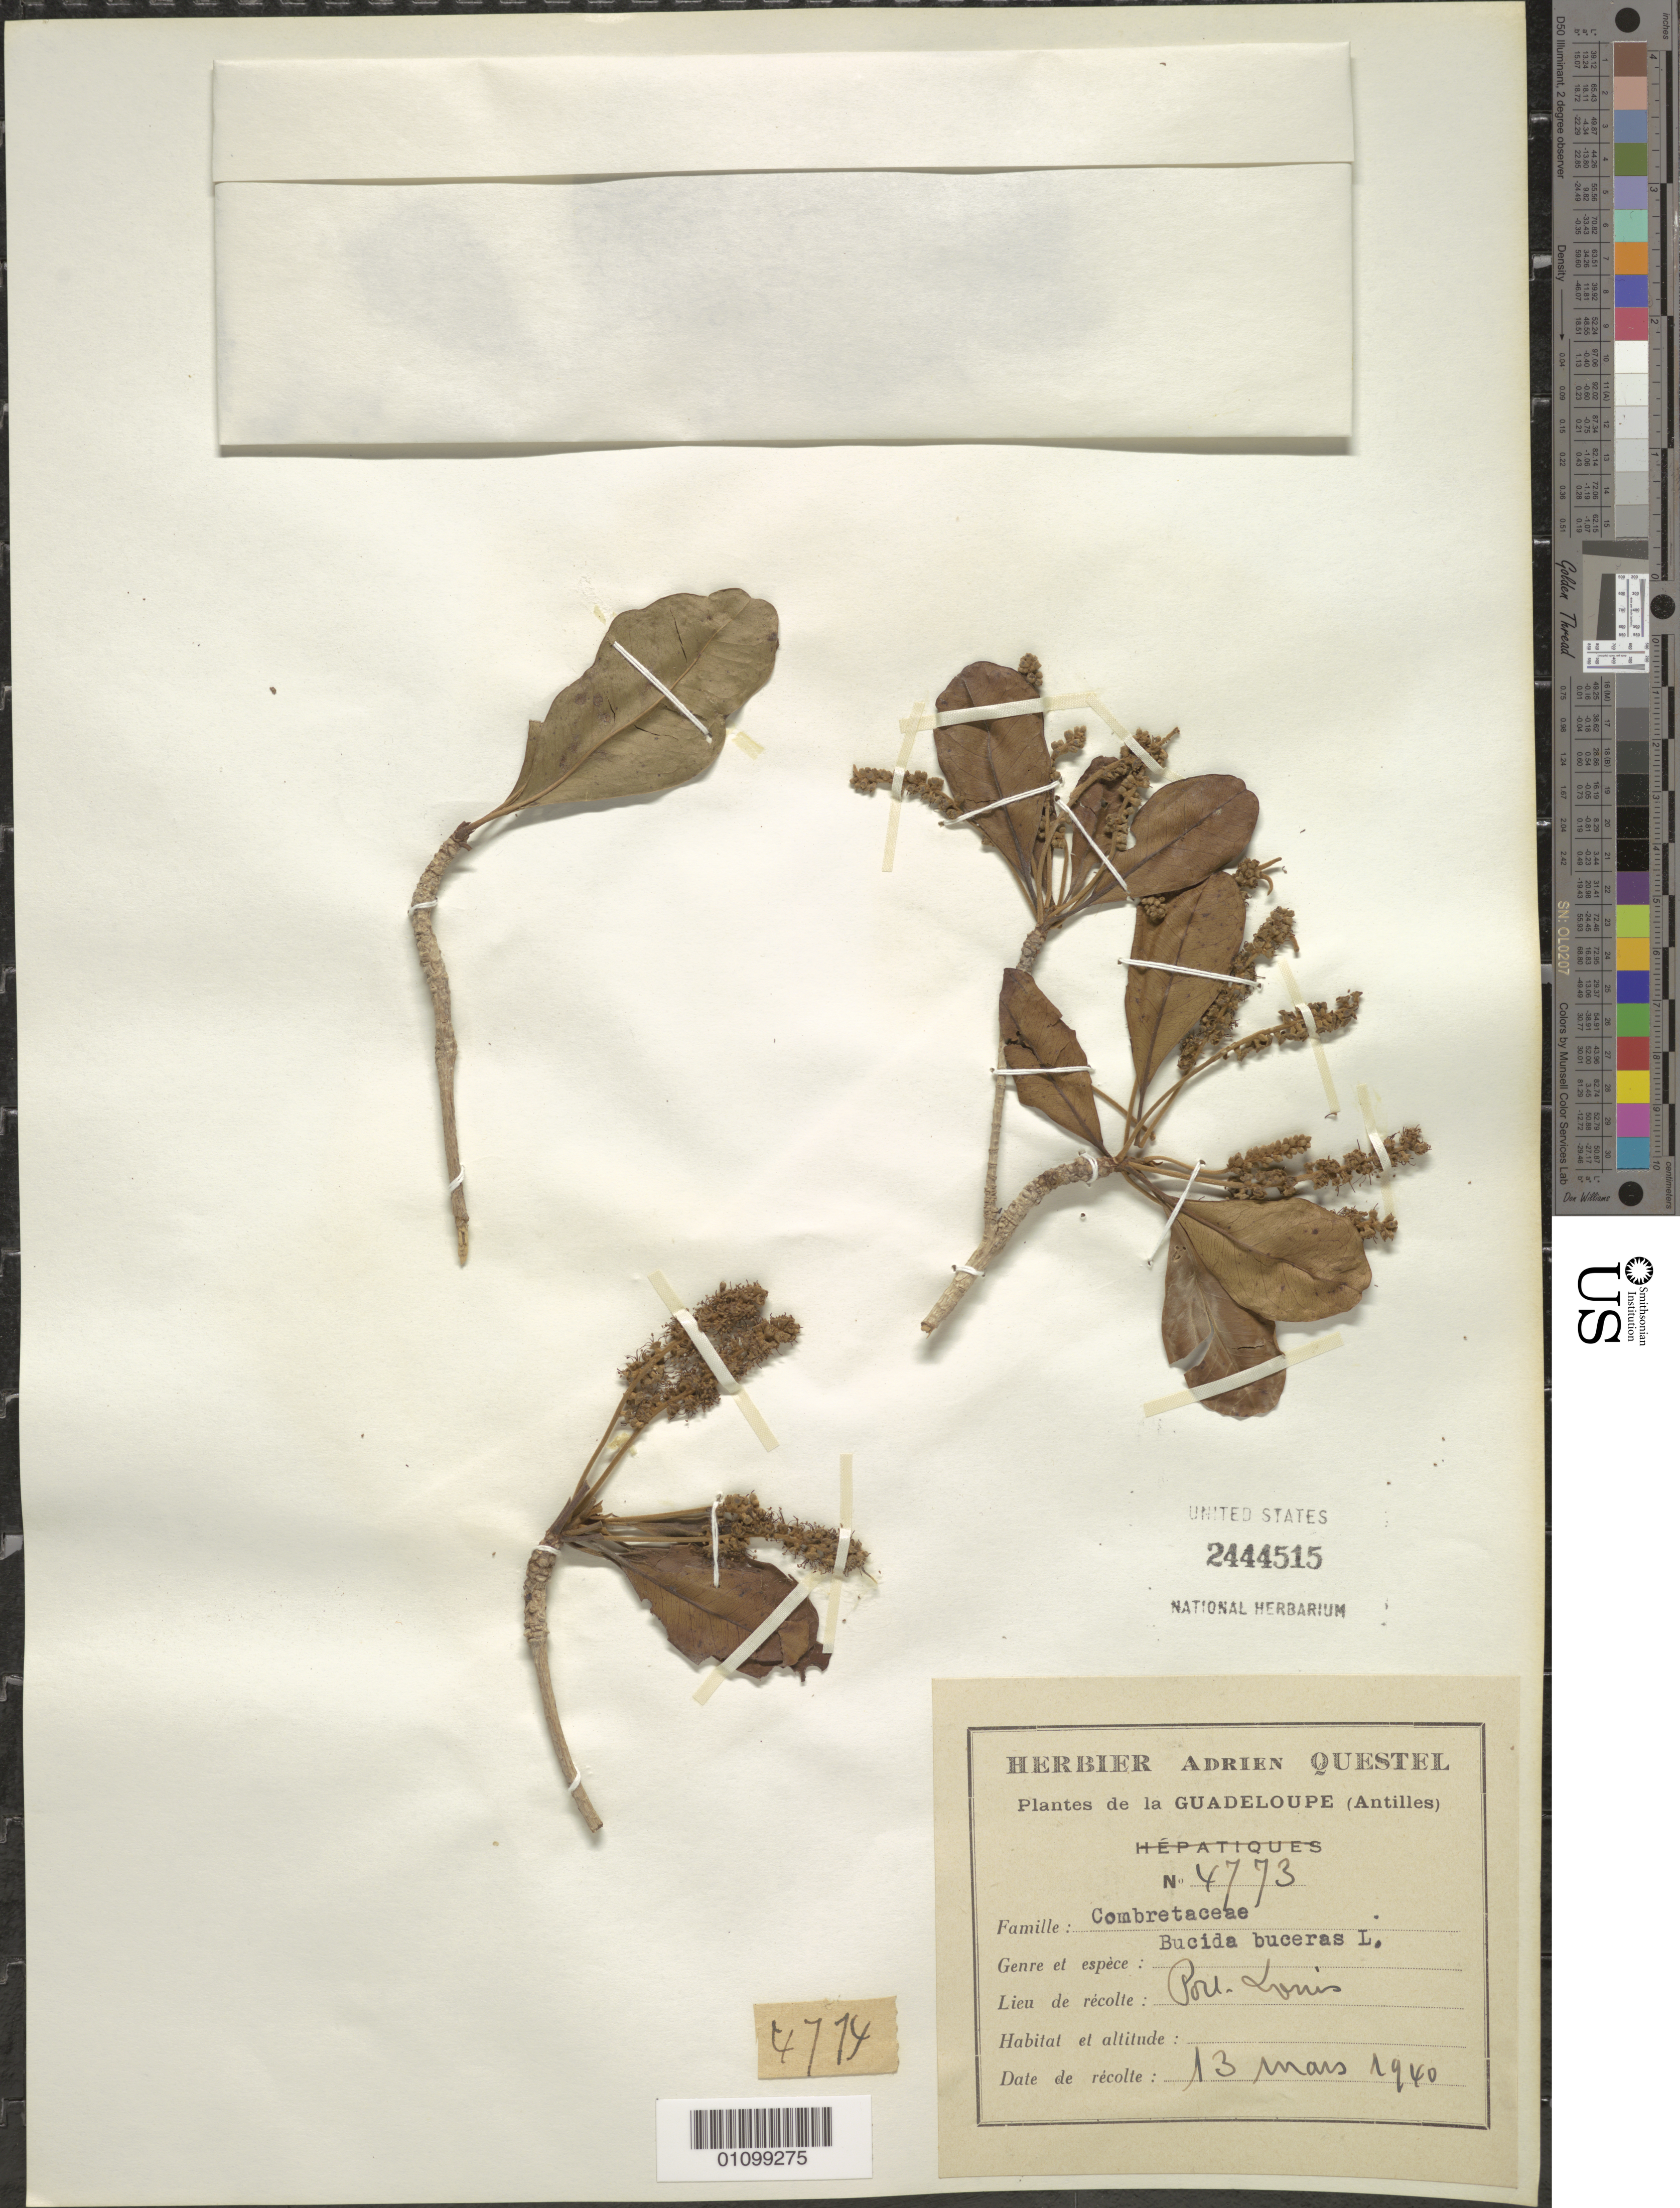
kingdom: Plantae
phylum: Tracheophyta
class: Magnoliopsida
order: Myrtales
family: Combretaceae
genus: Terminalia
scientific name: Terminalia buceras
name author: (L.) C. Wright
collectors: A. Questel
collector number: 4773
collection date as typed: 13 Mar 1940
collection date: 1940-03-13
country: Guadeloupe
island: Grande Terre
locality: Port Louis.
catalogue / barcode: US 2444515